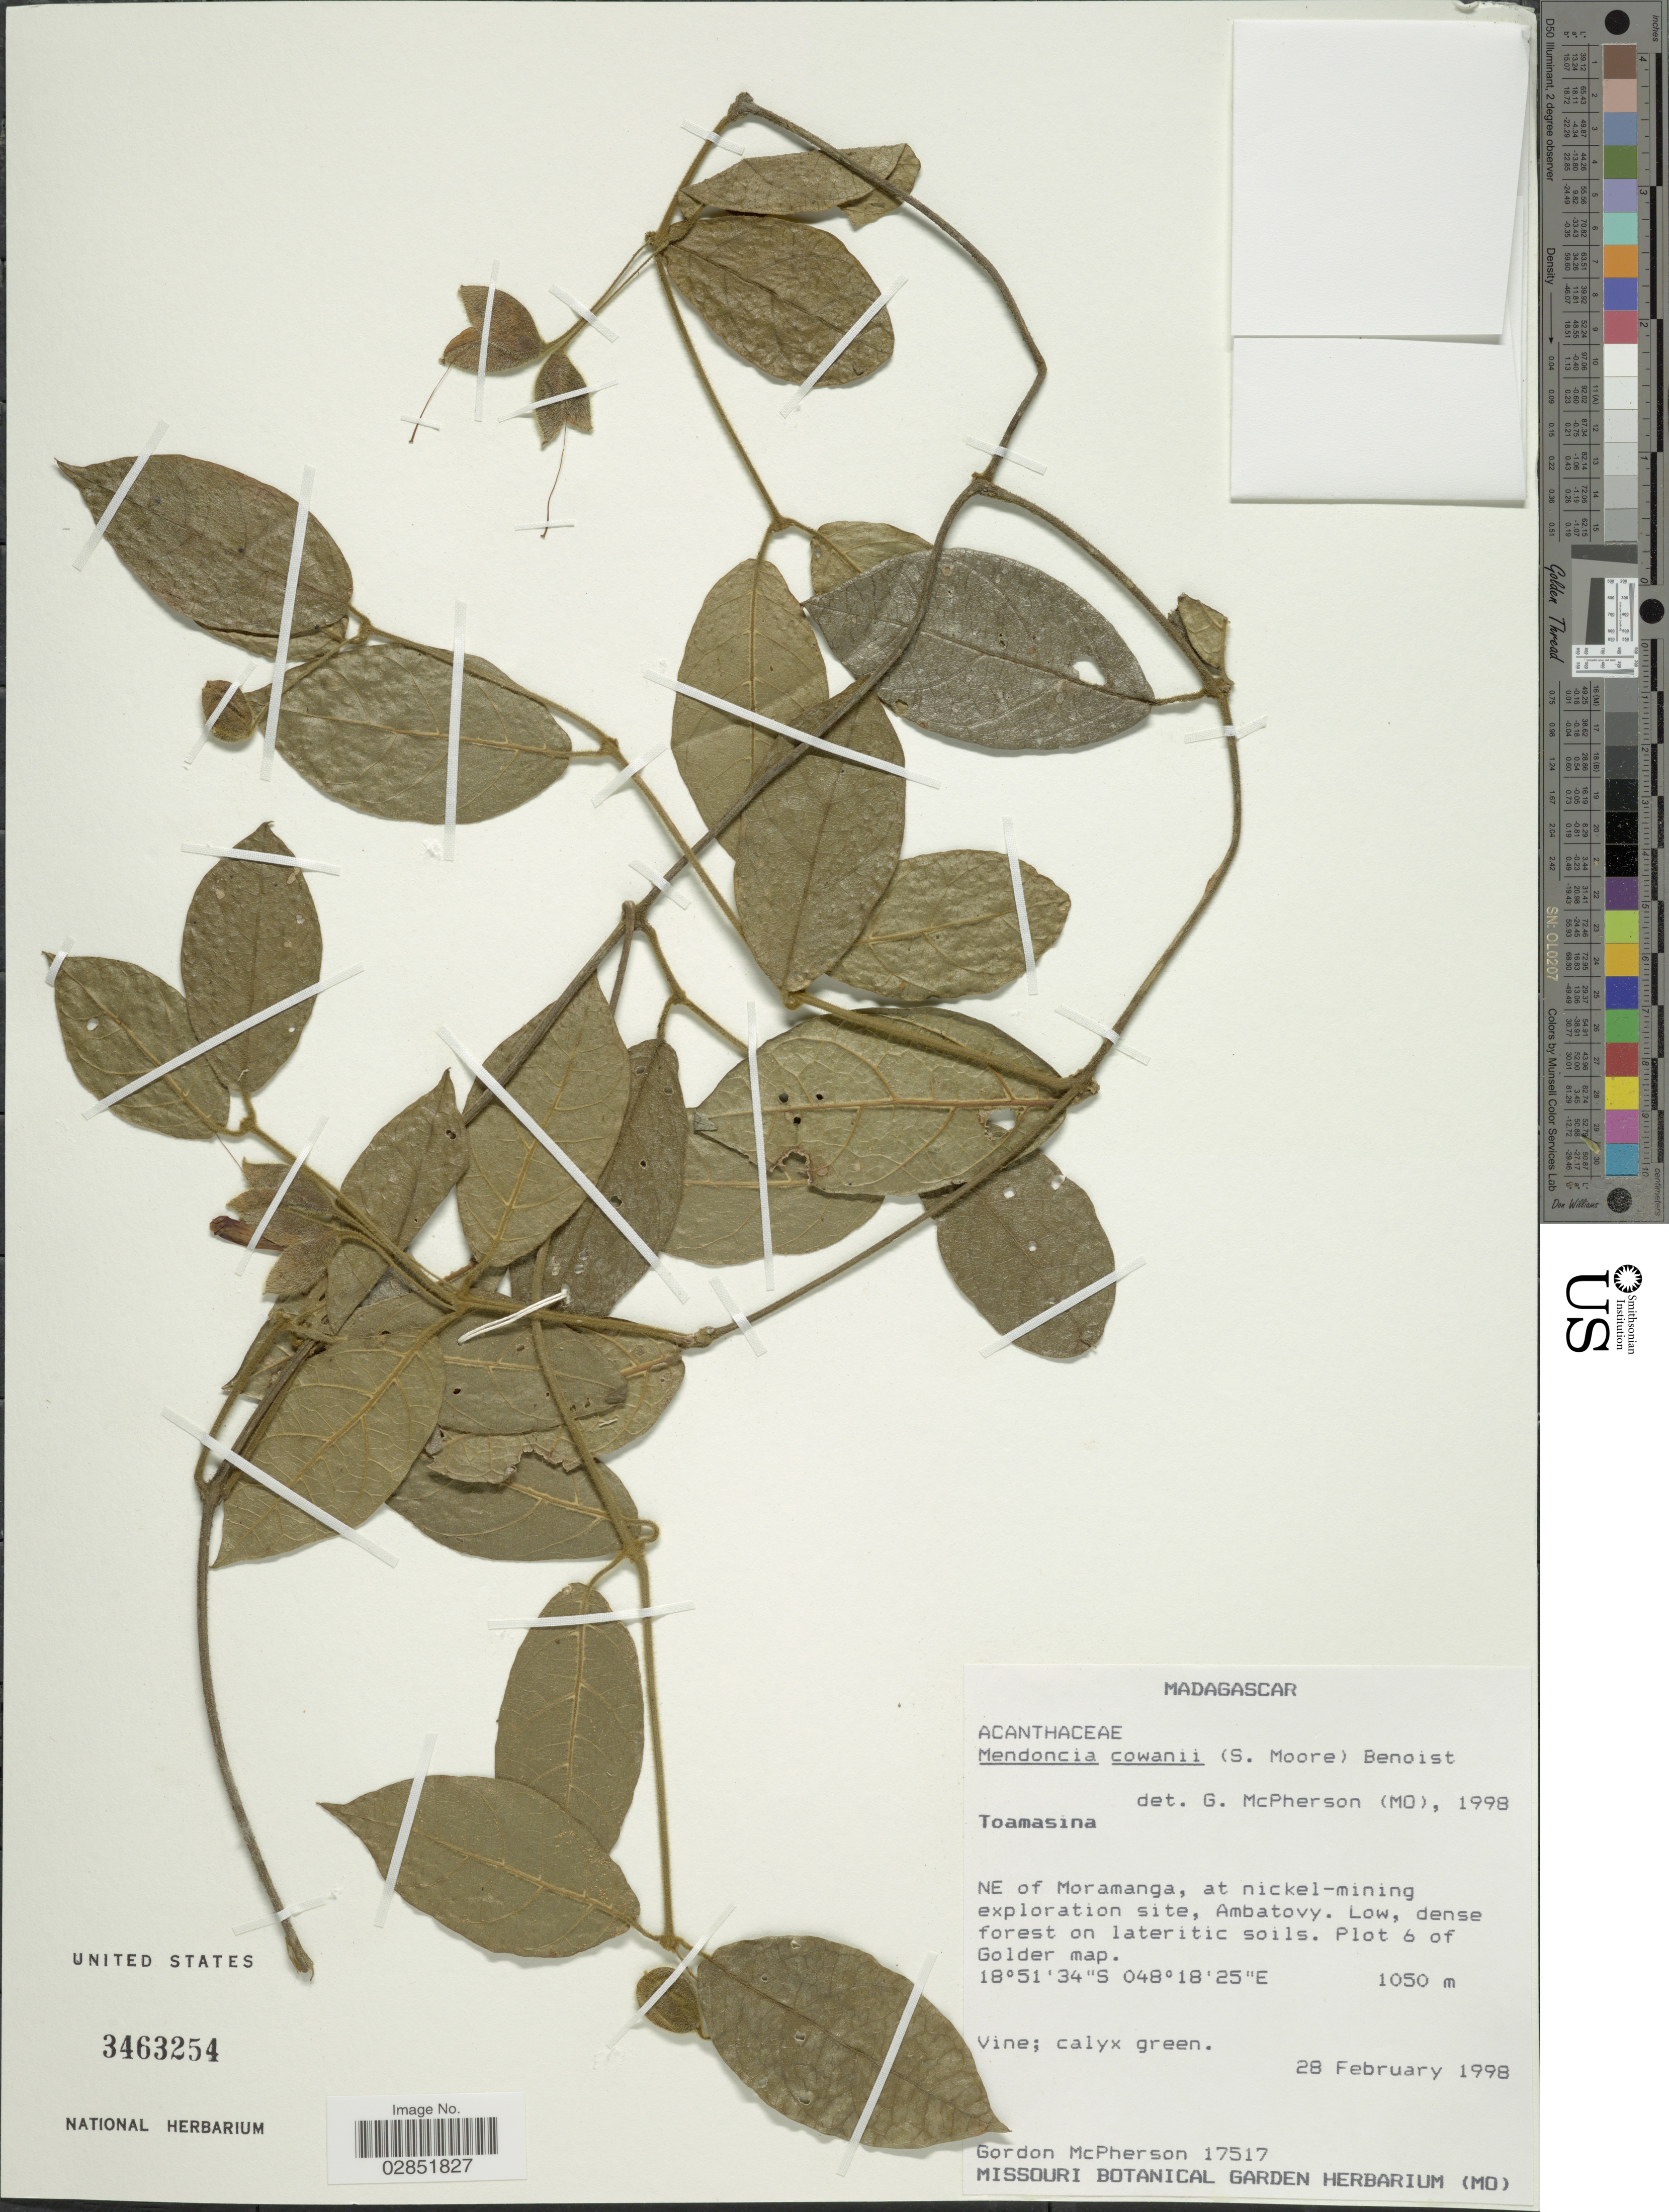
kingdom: Plantae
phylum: Tracheophyta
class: Magnoliopsida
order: Lamiales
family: Acanthaceae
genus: Mendoncia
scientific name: Mendoncia flagellaris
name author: (Baker) Benoist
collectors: G. D. McPherson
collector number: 17517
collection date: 1998-02-28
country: Madagascar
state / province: Alaotra Mangoro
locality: NE of Moramanga, at nickel-mining exploration site, Ambatovy. Plot 6 of Golder map.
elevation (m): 1050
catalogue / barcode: US 3463254